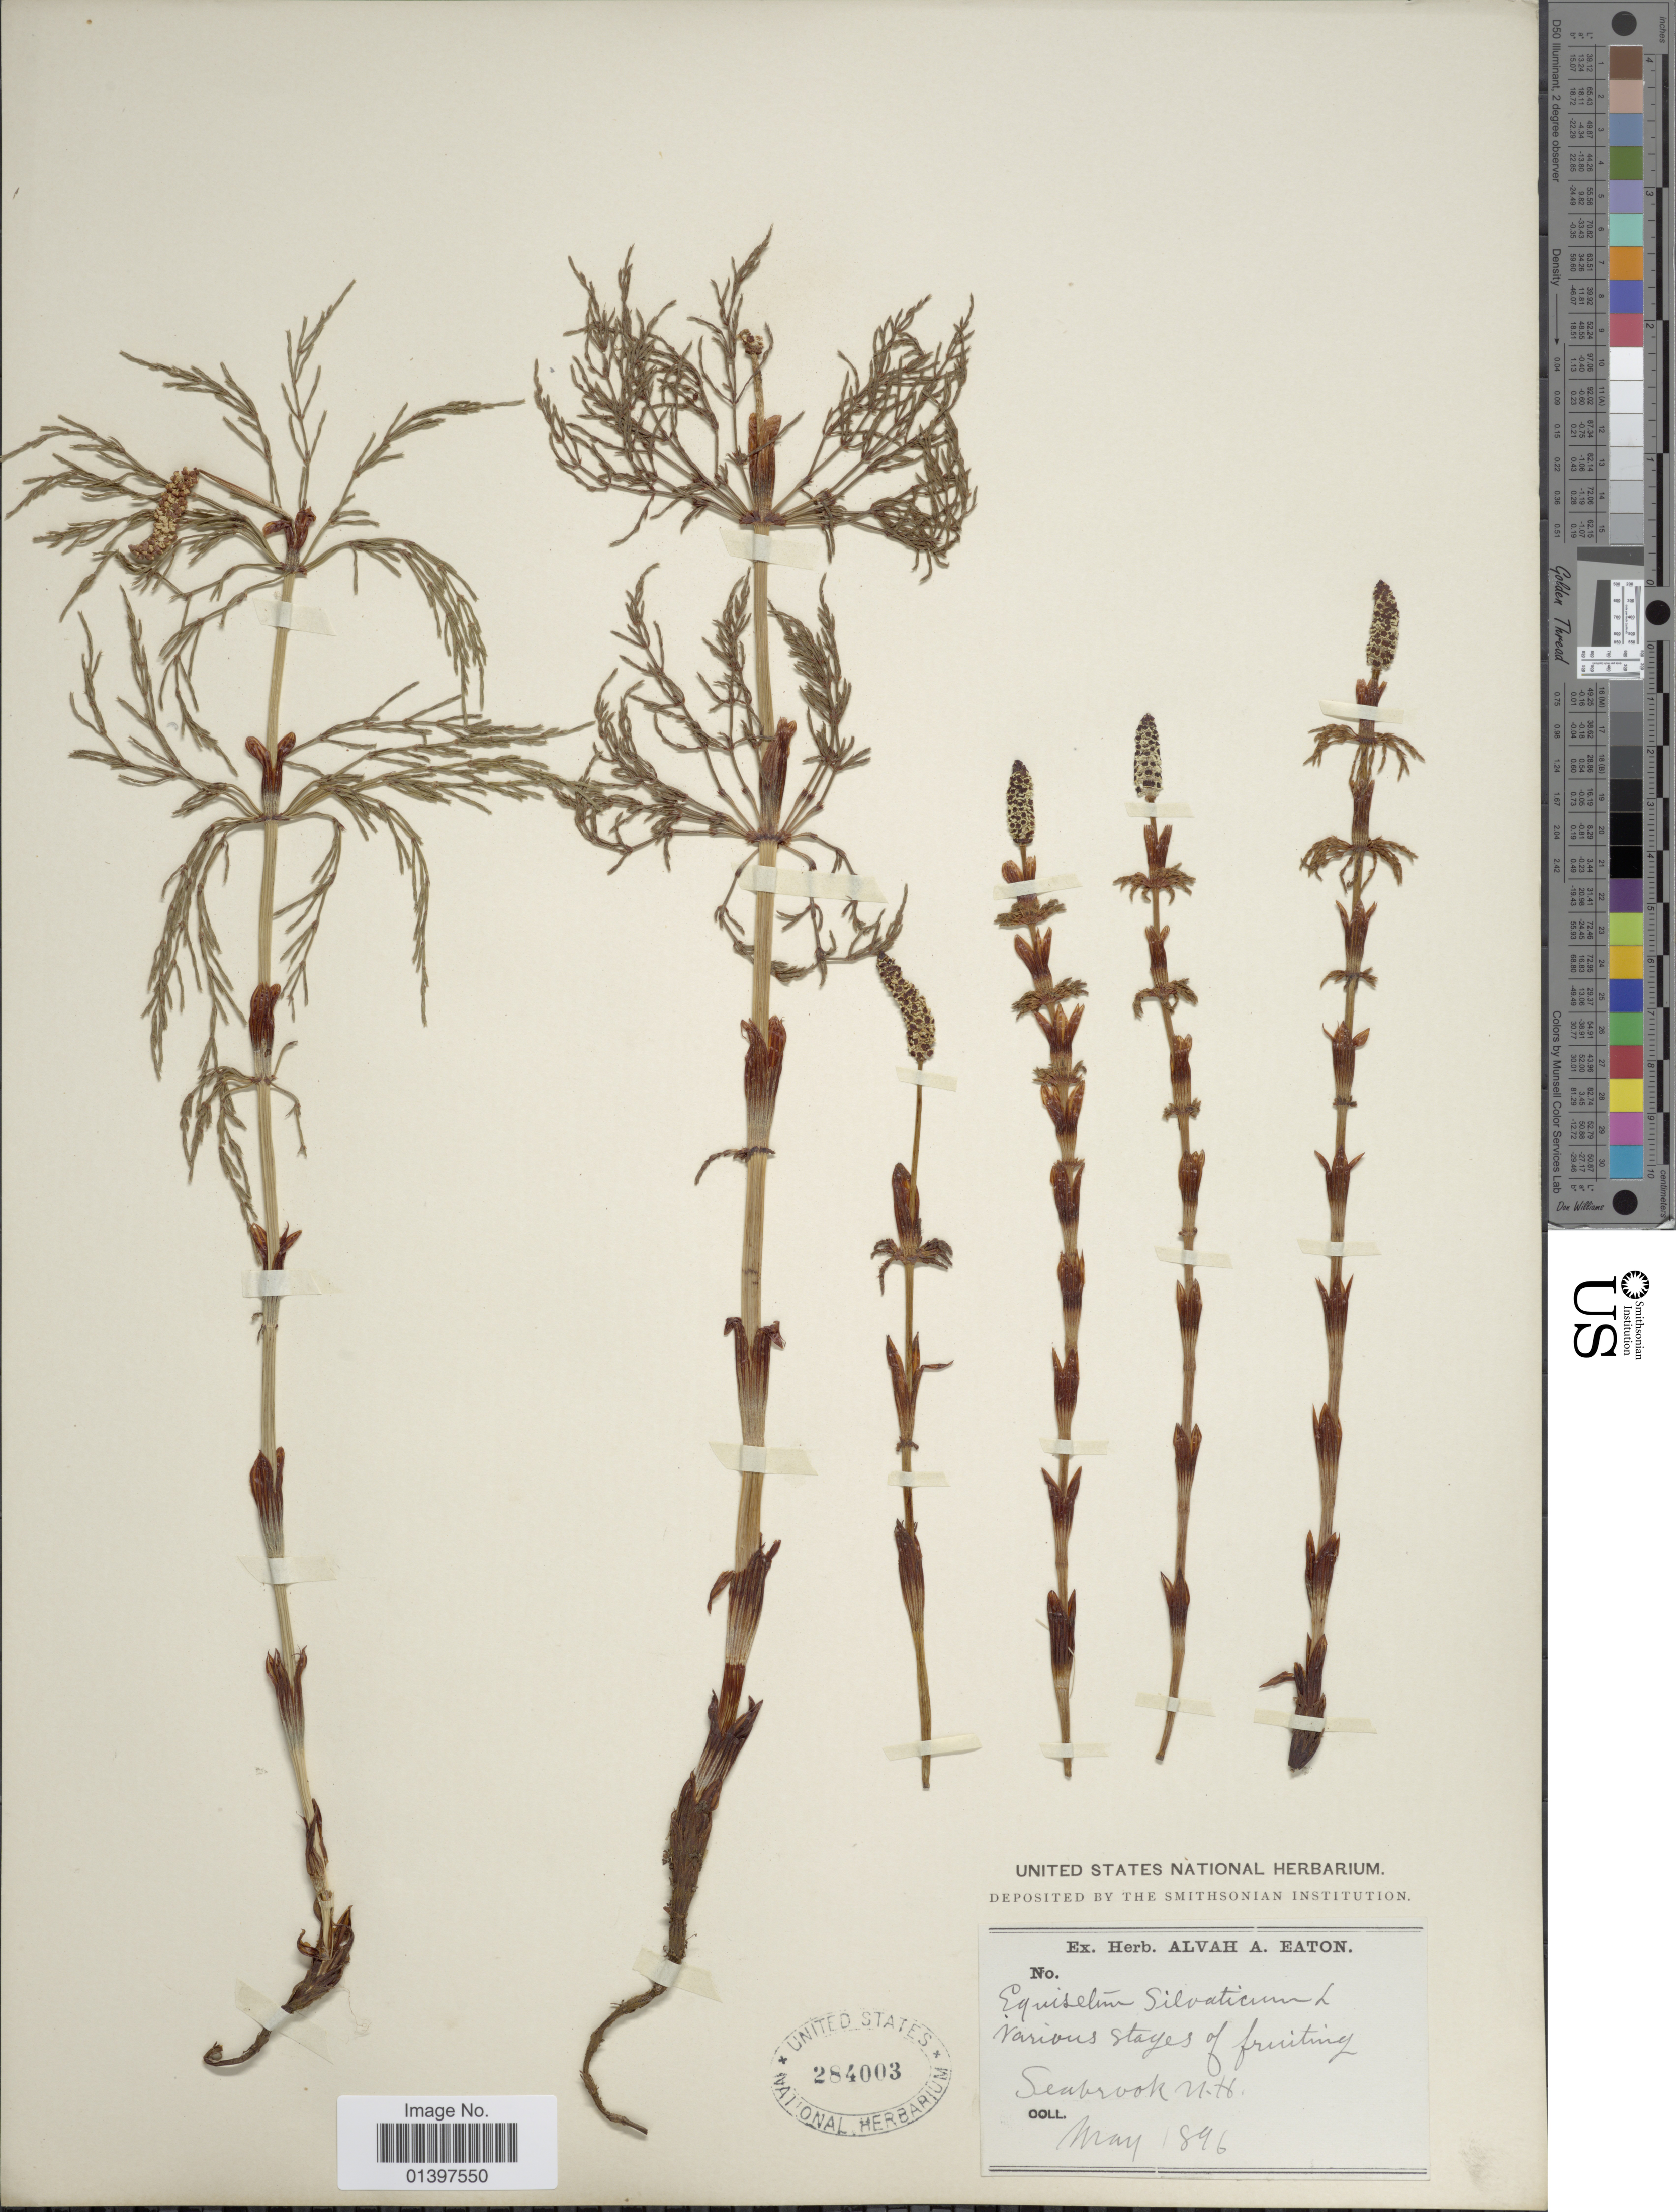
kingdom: Plantae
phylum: Tracheophyta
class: Polypodiopsida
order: Equisetales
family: Equisetaceae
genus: Equisetum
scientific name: Equisetum sylvaticum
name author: L.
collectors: A. A. Eaton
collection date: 1896-05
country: United States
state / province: New Hampshire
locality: Various stages of fruiting, Seabrook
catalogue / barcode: US 284003